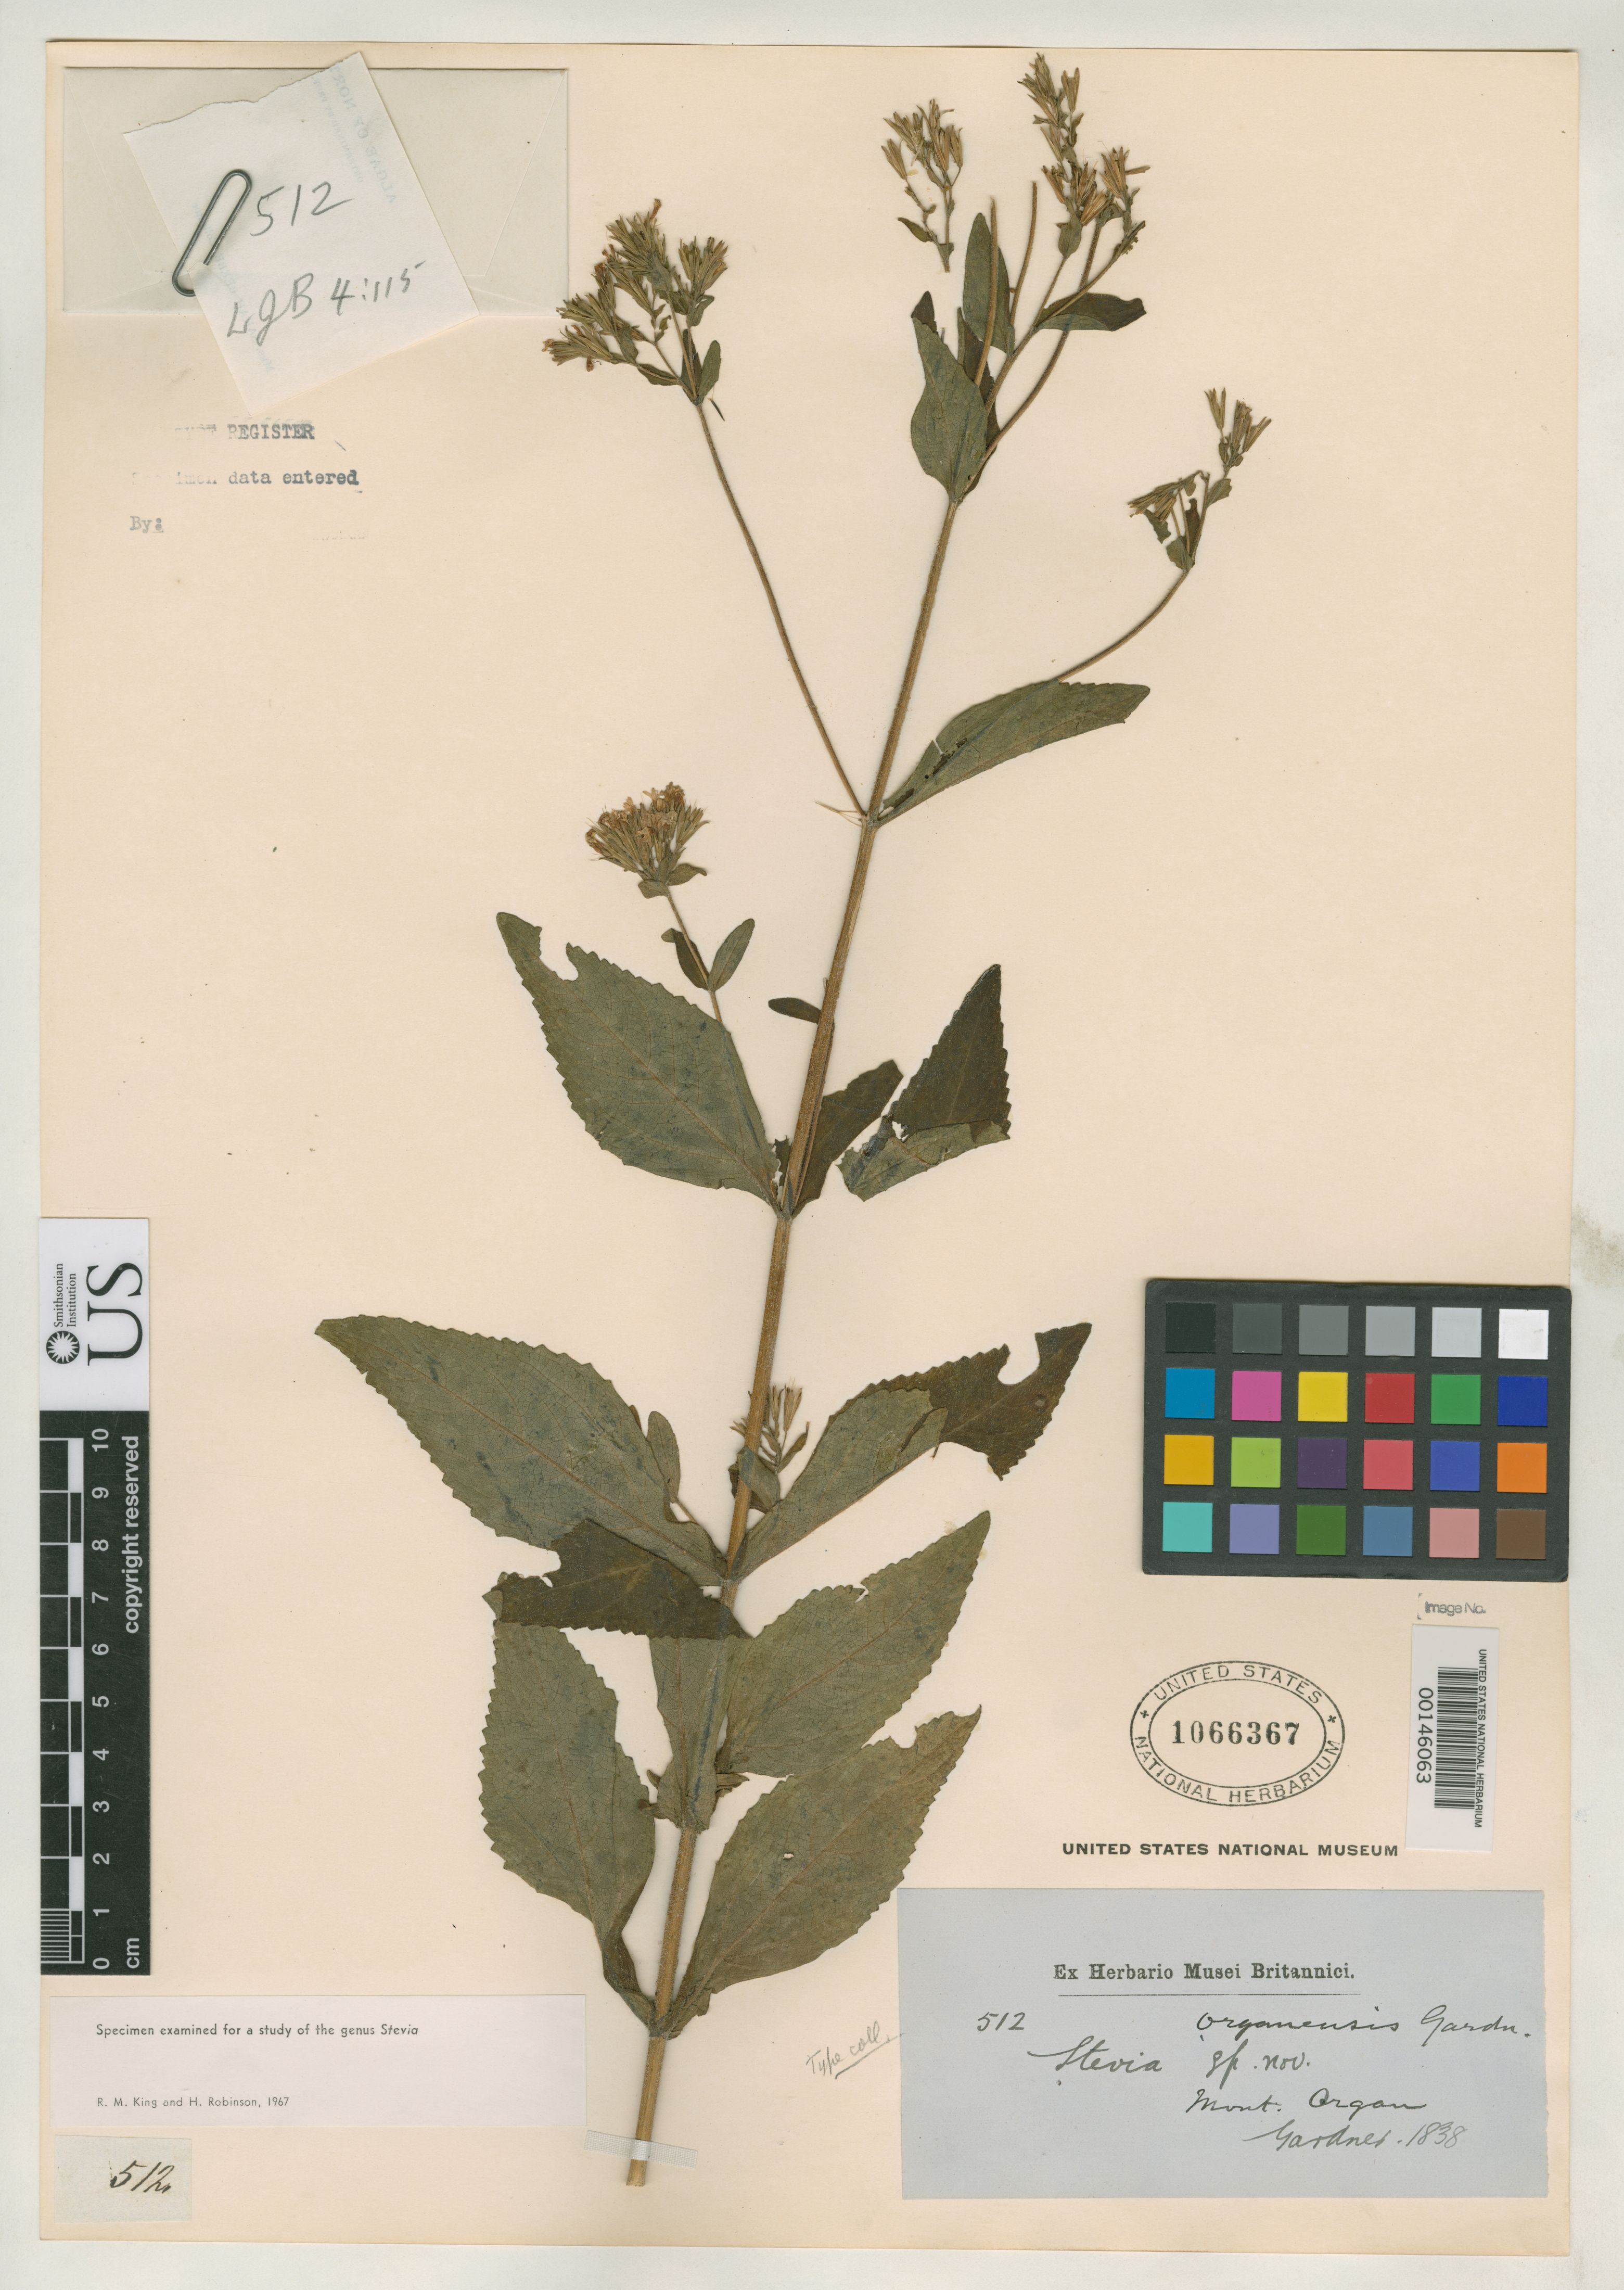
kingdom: Plantae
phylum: Tracheophyta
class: Magnoliopsida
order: Asterales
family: Asteraceae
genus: Stevia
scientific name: Stevia organensis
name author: Gardner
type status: Isotype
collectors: G. Gardner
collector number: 512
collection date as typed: May 1838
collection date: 1838-05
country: Brazil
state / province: Rio de Janeiro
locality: Mount Organ; alt. 5000 ft.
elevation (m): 1524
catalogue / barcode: US 1066367